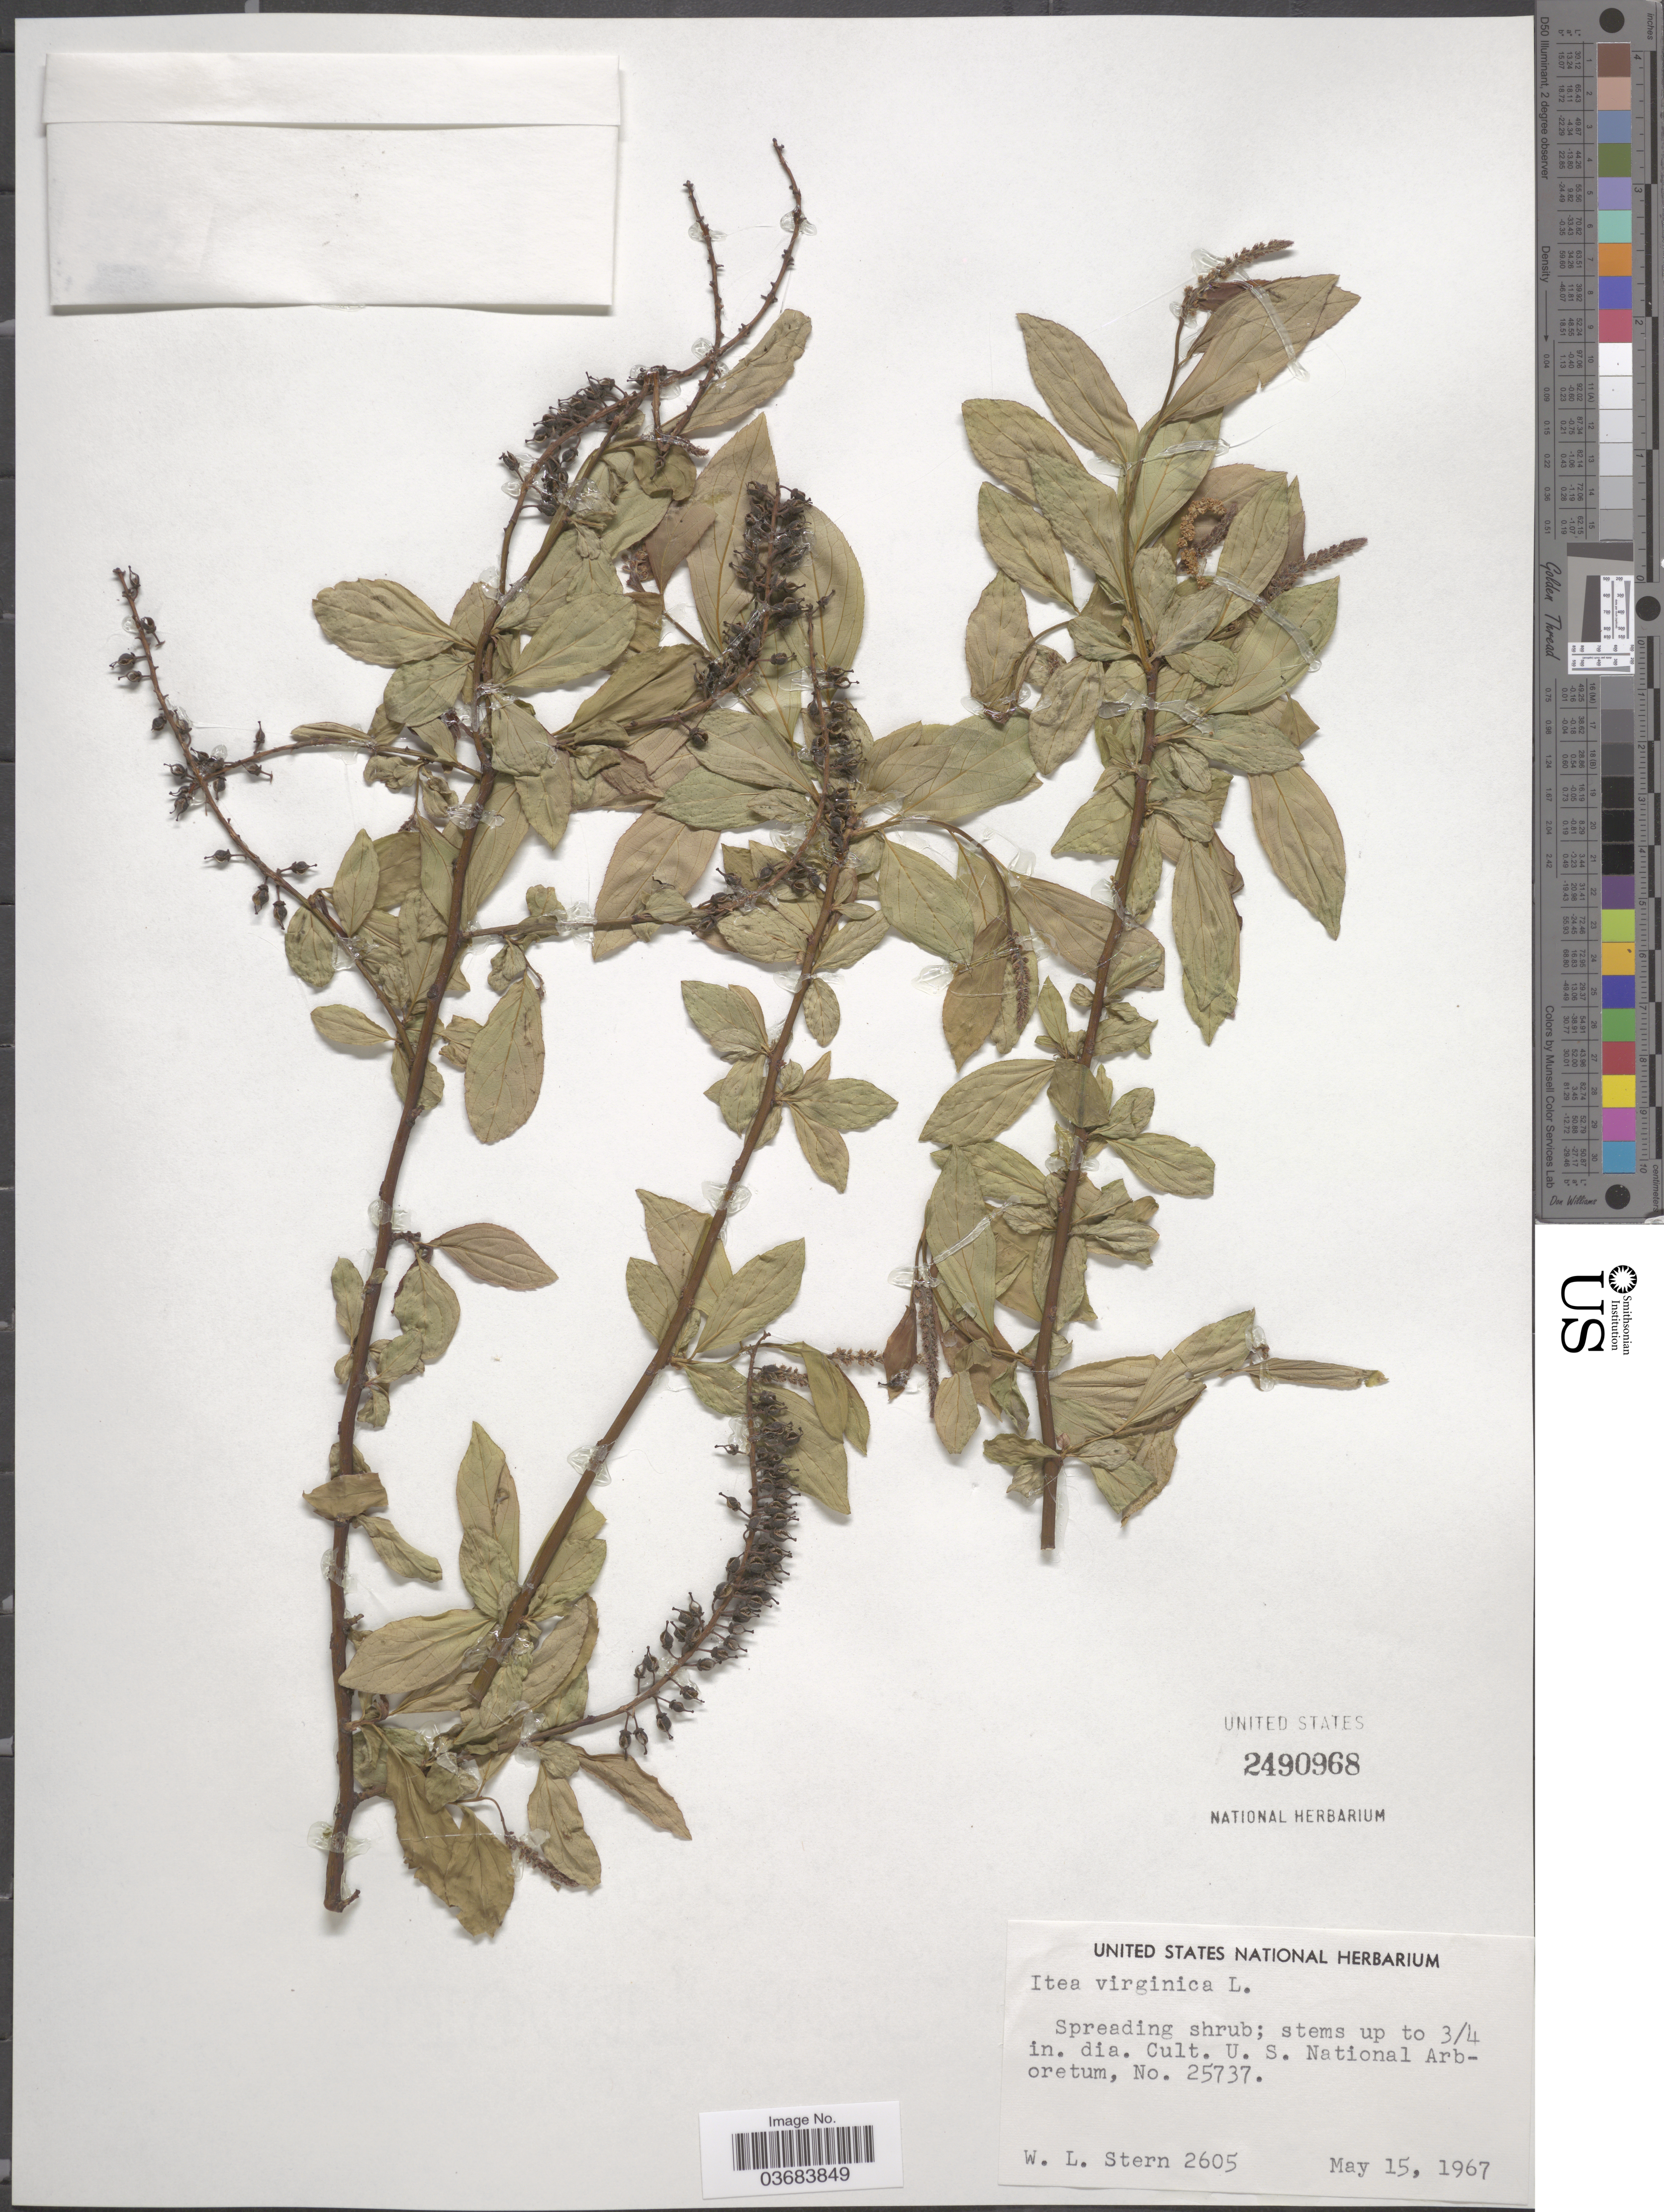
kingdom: Plantae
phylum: Tracheophyta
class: Magnoliopsida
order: Saxifragales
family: Iteaceae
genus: Itea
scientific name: Itea virginica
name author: L.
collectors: W. L. Stern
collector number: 2605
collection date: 1967-05-15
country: United States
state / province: District of Columbia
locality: U. S. National Arboretum.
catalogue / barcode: US 2490968